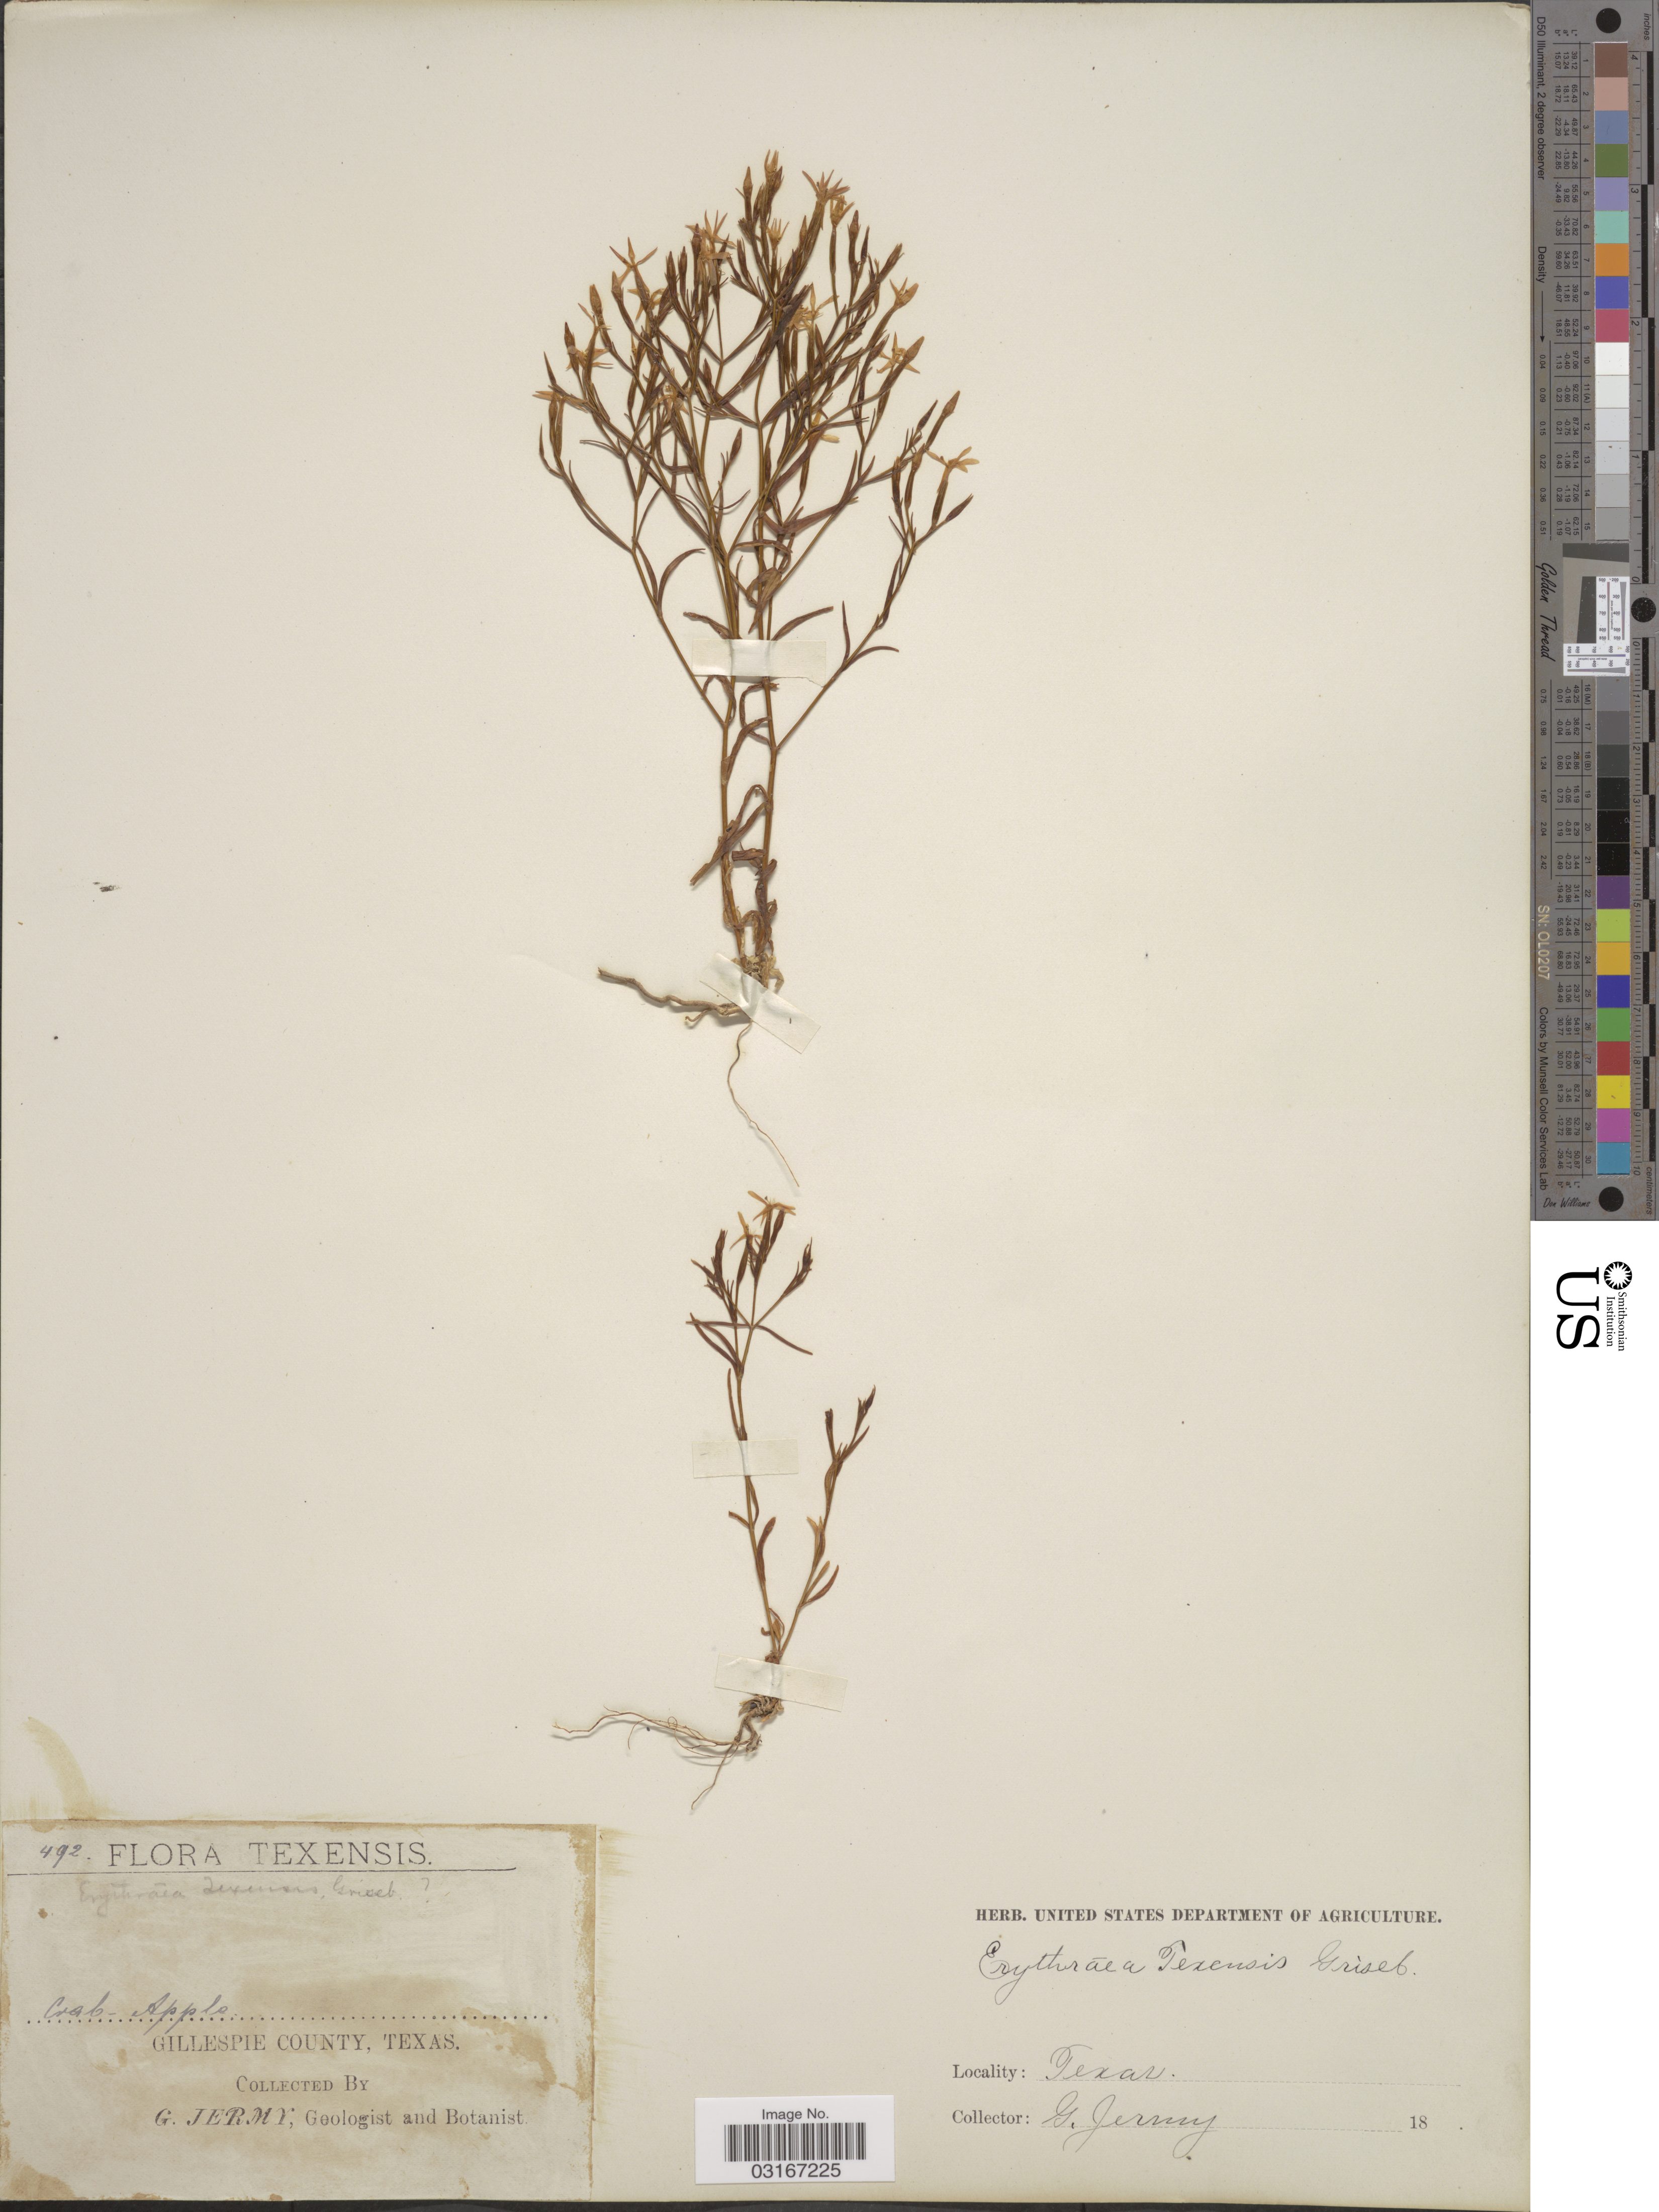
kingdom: Plantae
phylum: Tracheophyta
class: Magnoliopsida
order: Gentianales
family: Gentianaceae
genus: Centaurium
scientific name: Centaurium texense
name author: (Griseb.) Fernald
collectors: G. Jermy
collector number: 492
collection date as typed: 18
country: United States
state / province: Texas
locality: Gillespie County.